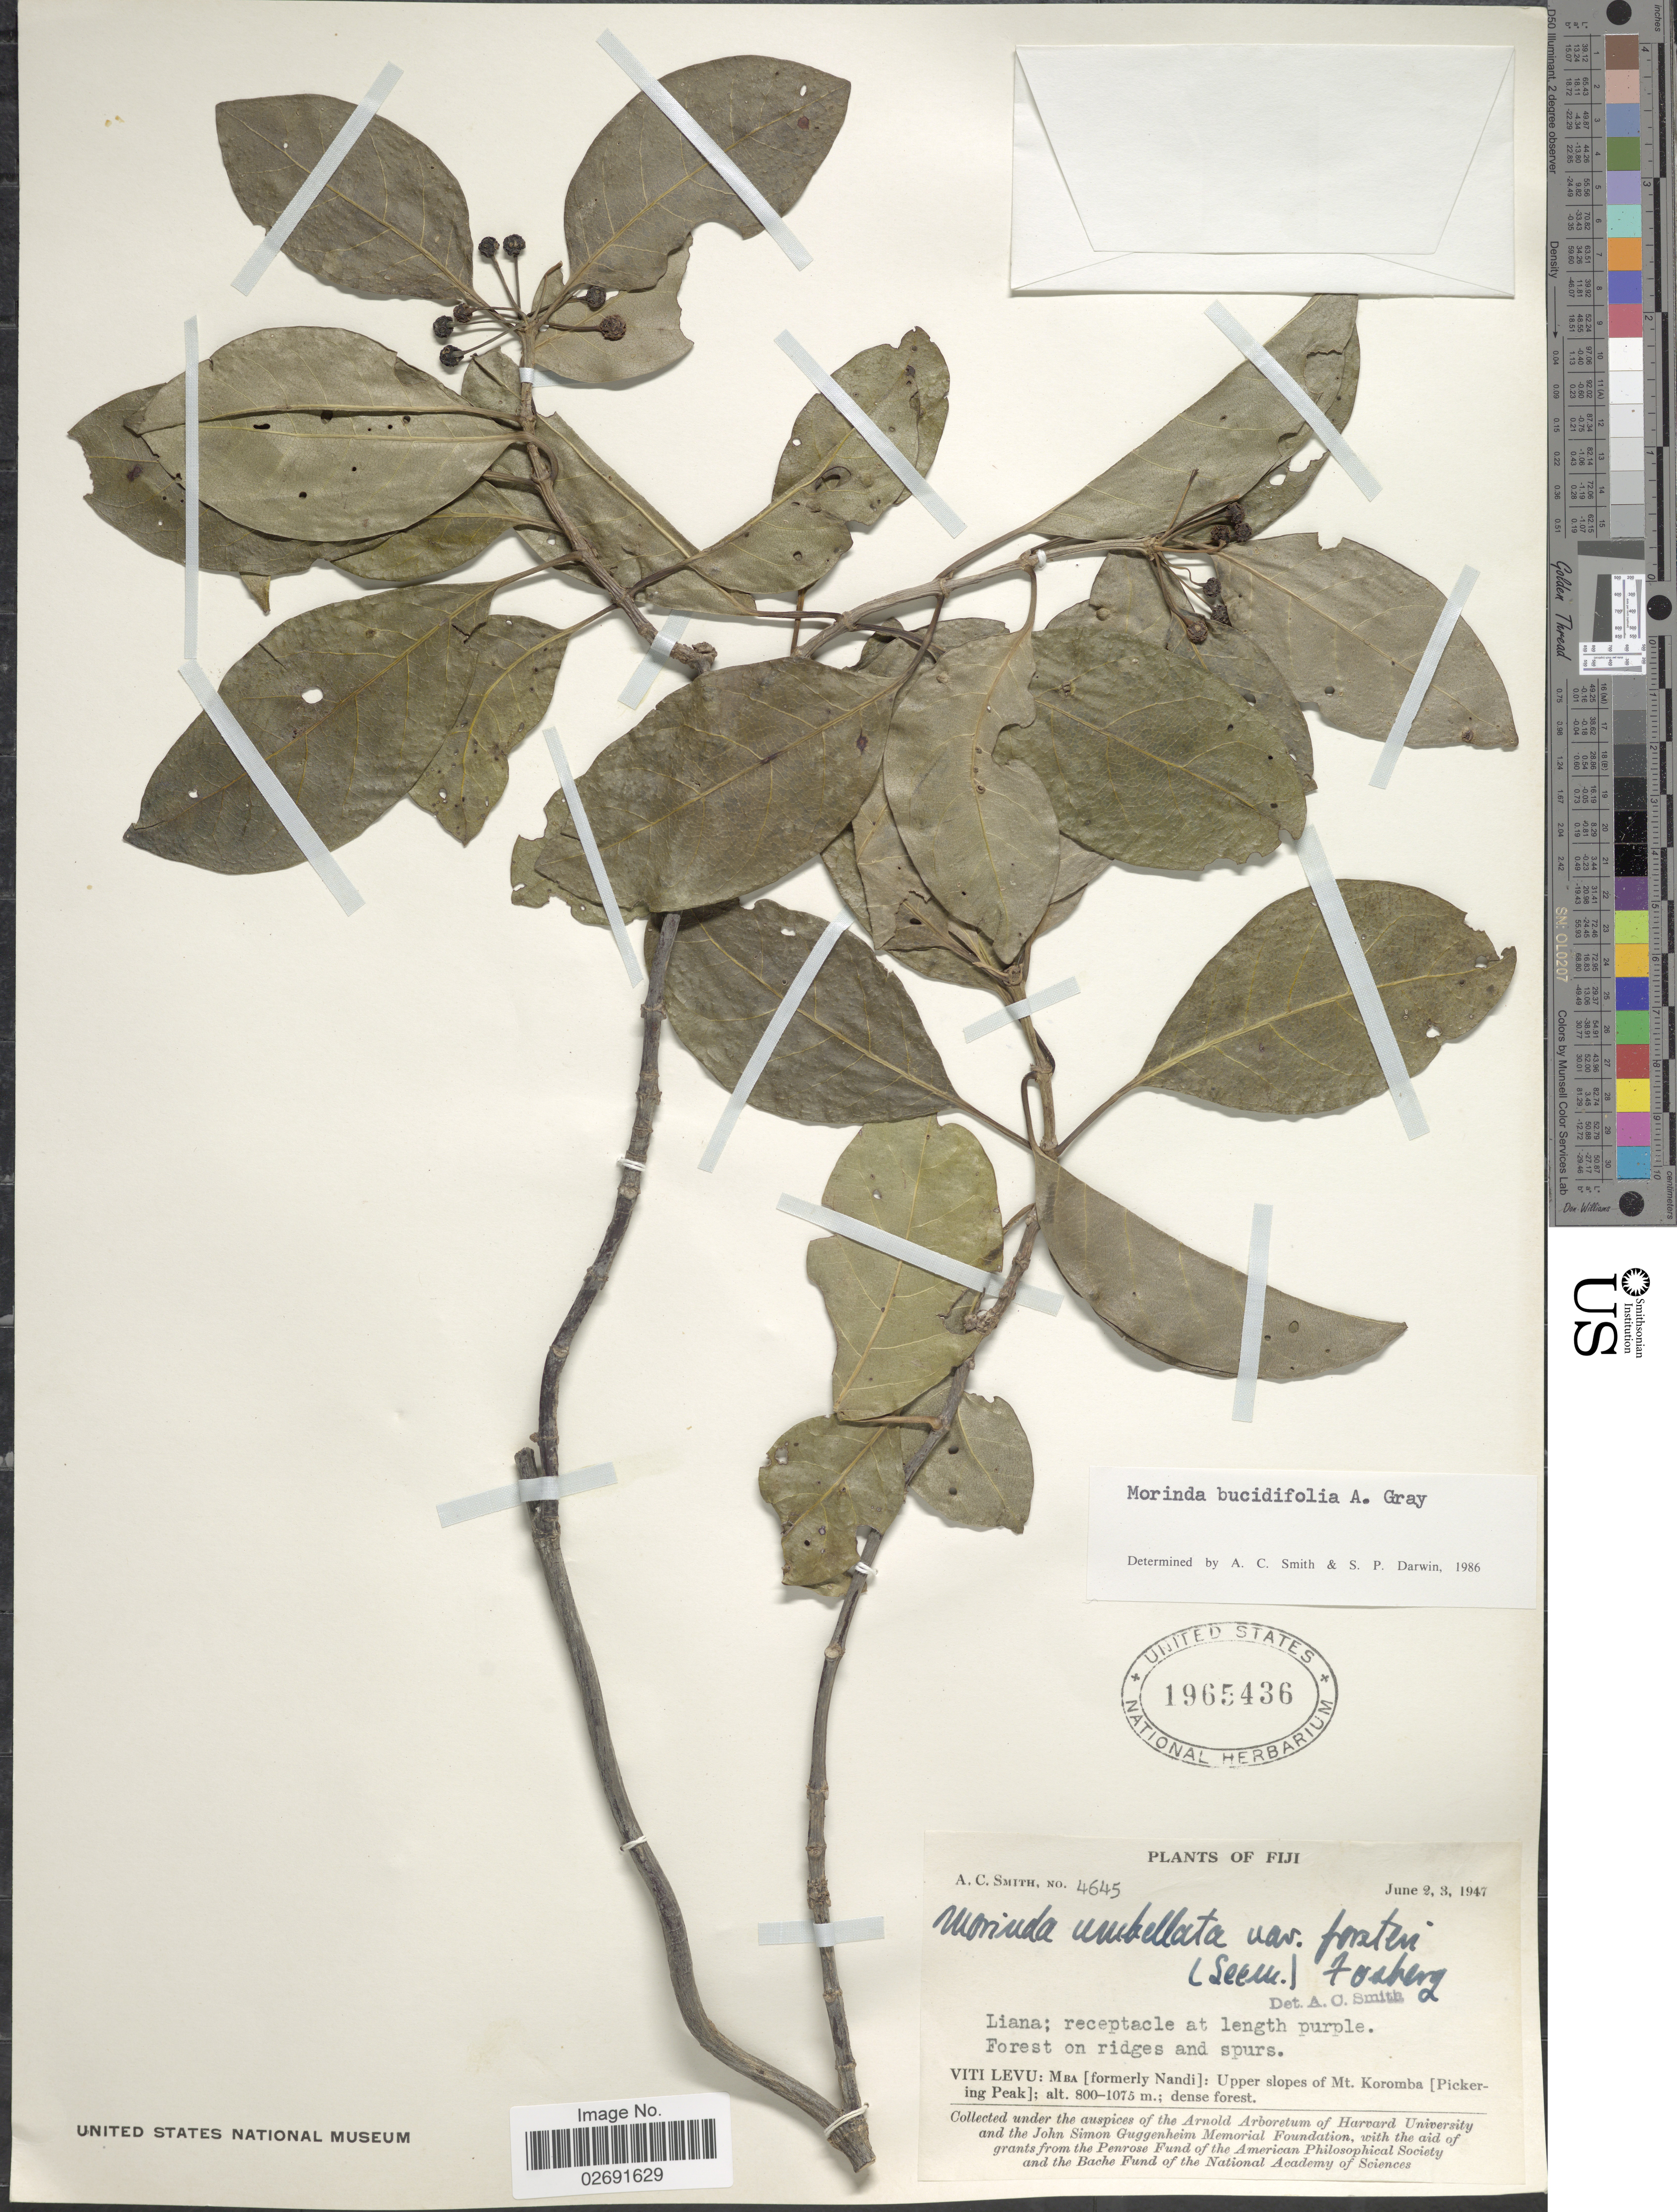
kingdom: Plantae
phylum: Tracheophyta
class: Magnoliopsida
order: Gentianales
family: Rubiaceae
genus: Gynochthodes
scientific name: Gynochthodes bucidifolia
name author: (A. Gray) Razafim. & B. Bremer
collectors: A. C. Smith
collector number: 4645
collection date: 1947-06-02/1947-06-03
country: Fiji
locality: Forest on ridges and spurs. Viti Levu: MBA [formerly Nandi]: Upper slopes of Mt. Koromba [Pickering Peak].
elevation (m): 800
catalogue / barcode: US 1965436